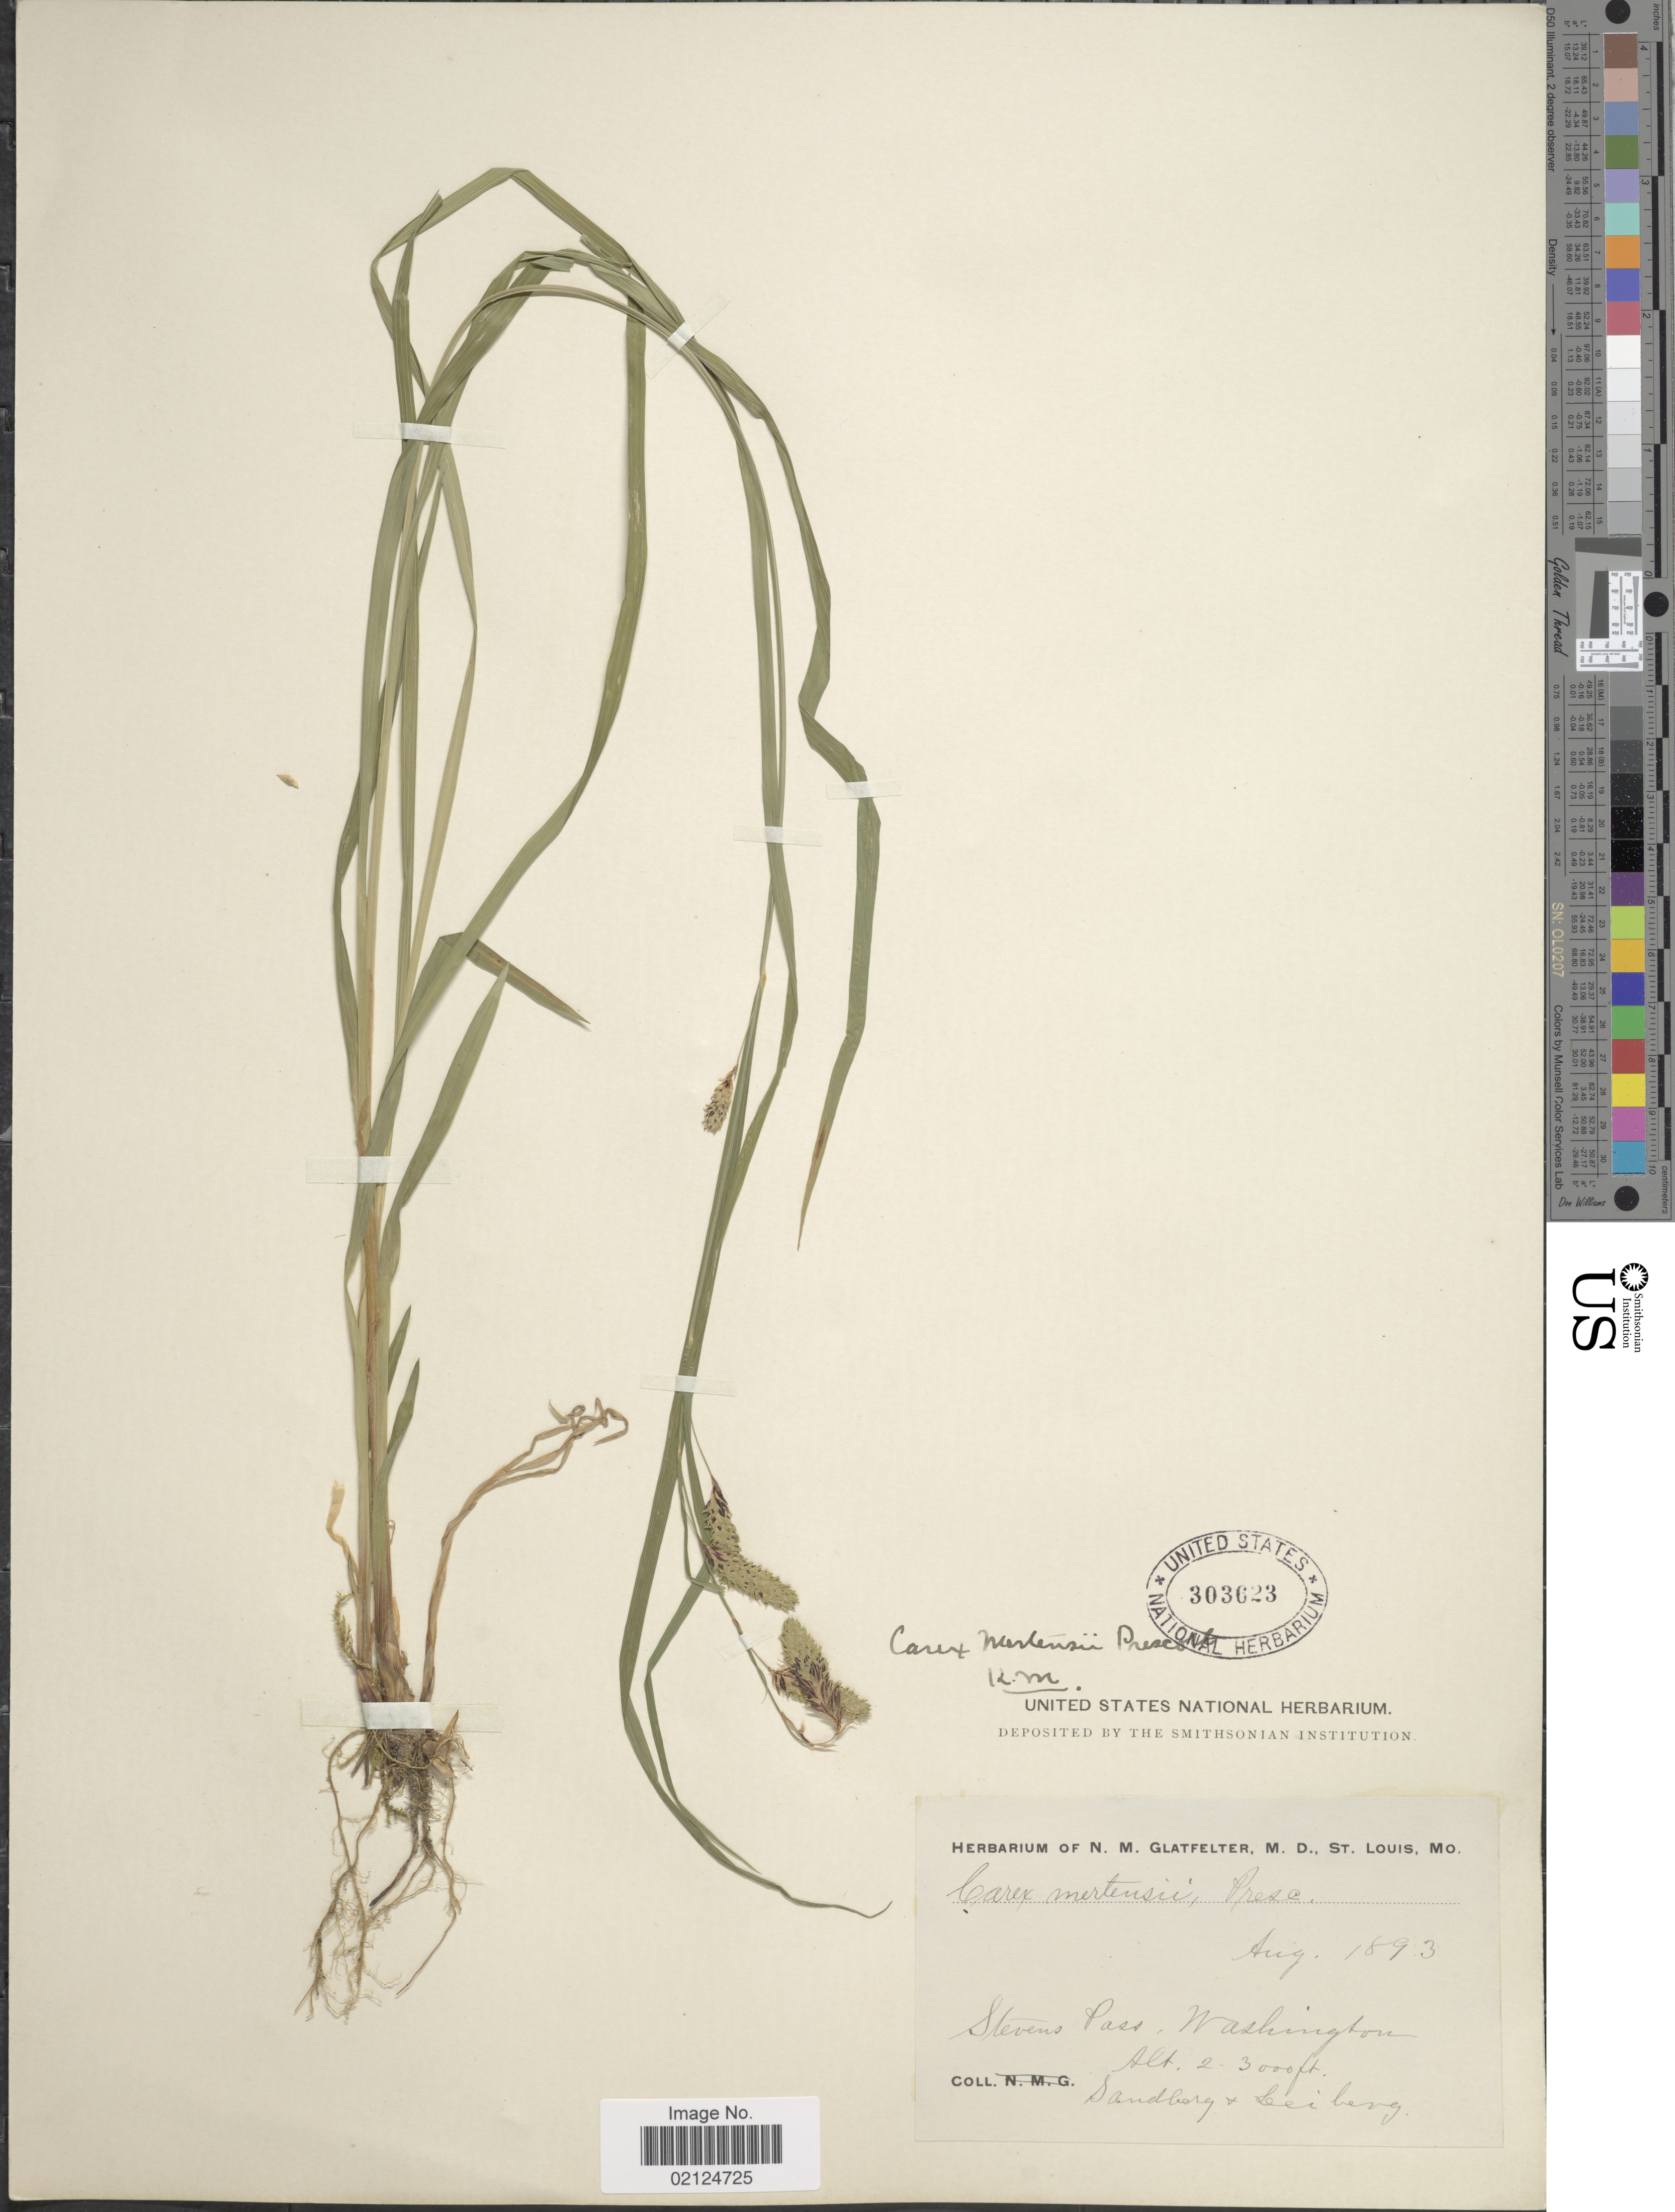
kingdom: Plantae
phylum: Tracheophyta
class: Liliopsida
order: Poales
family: Cyperaceae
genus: Carex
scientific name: Carex mertensii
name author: J.D. Prescott ex Bong.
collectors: Sandberg & -. Leiberg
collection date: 1893-08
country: United States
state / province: Washington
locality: Stevens Pass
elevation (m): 610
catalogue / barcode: US 303623